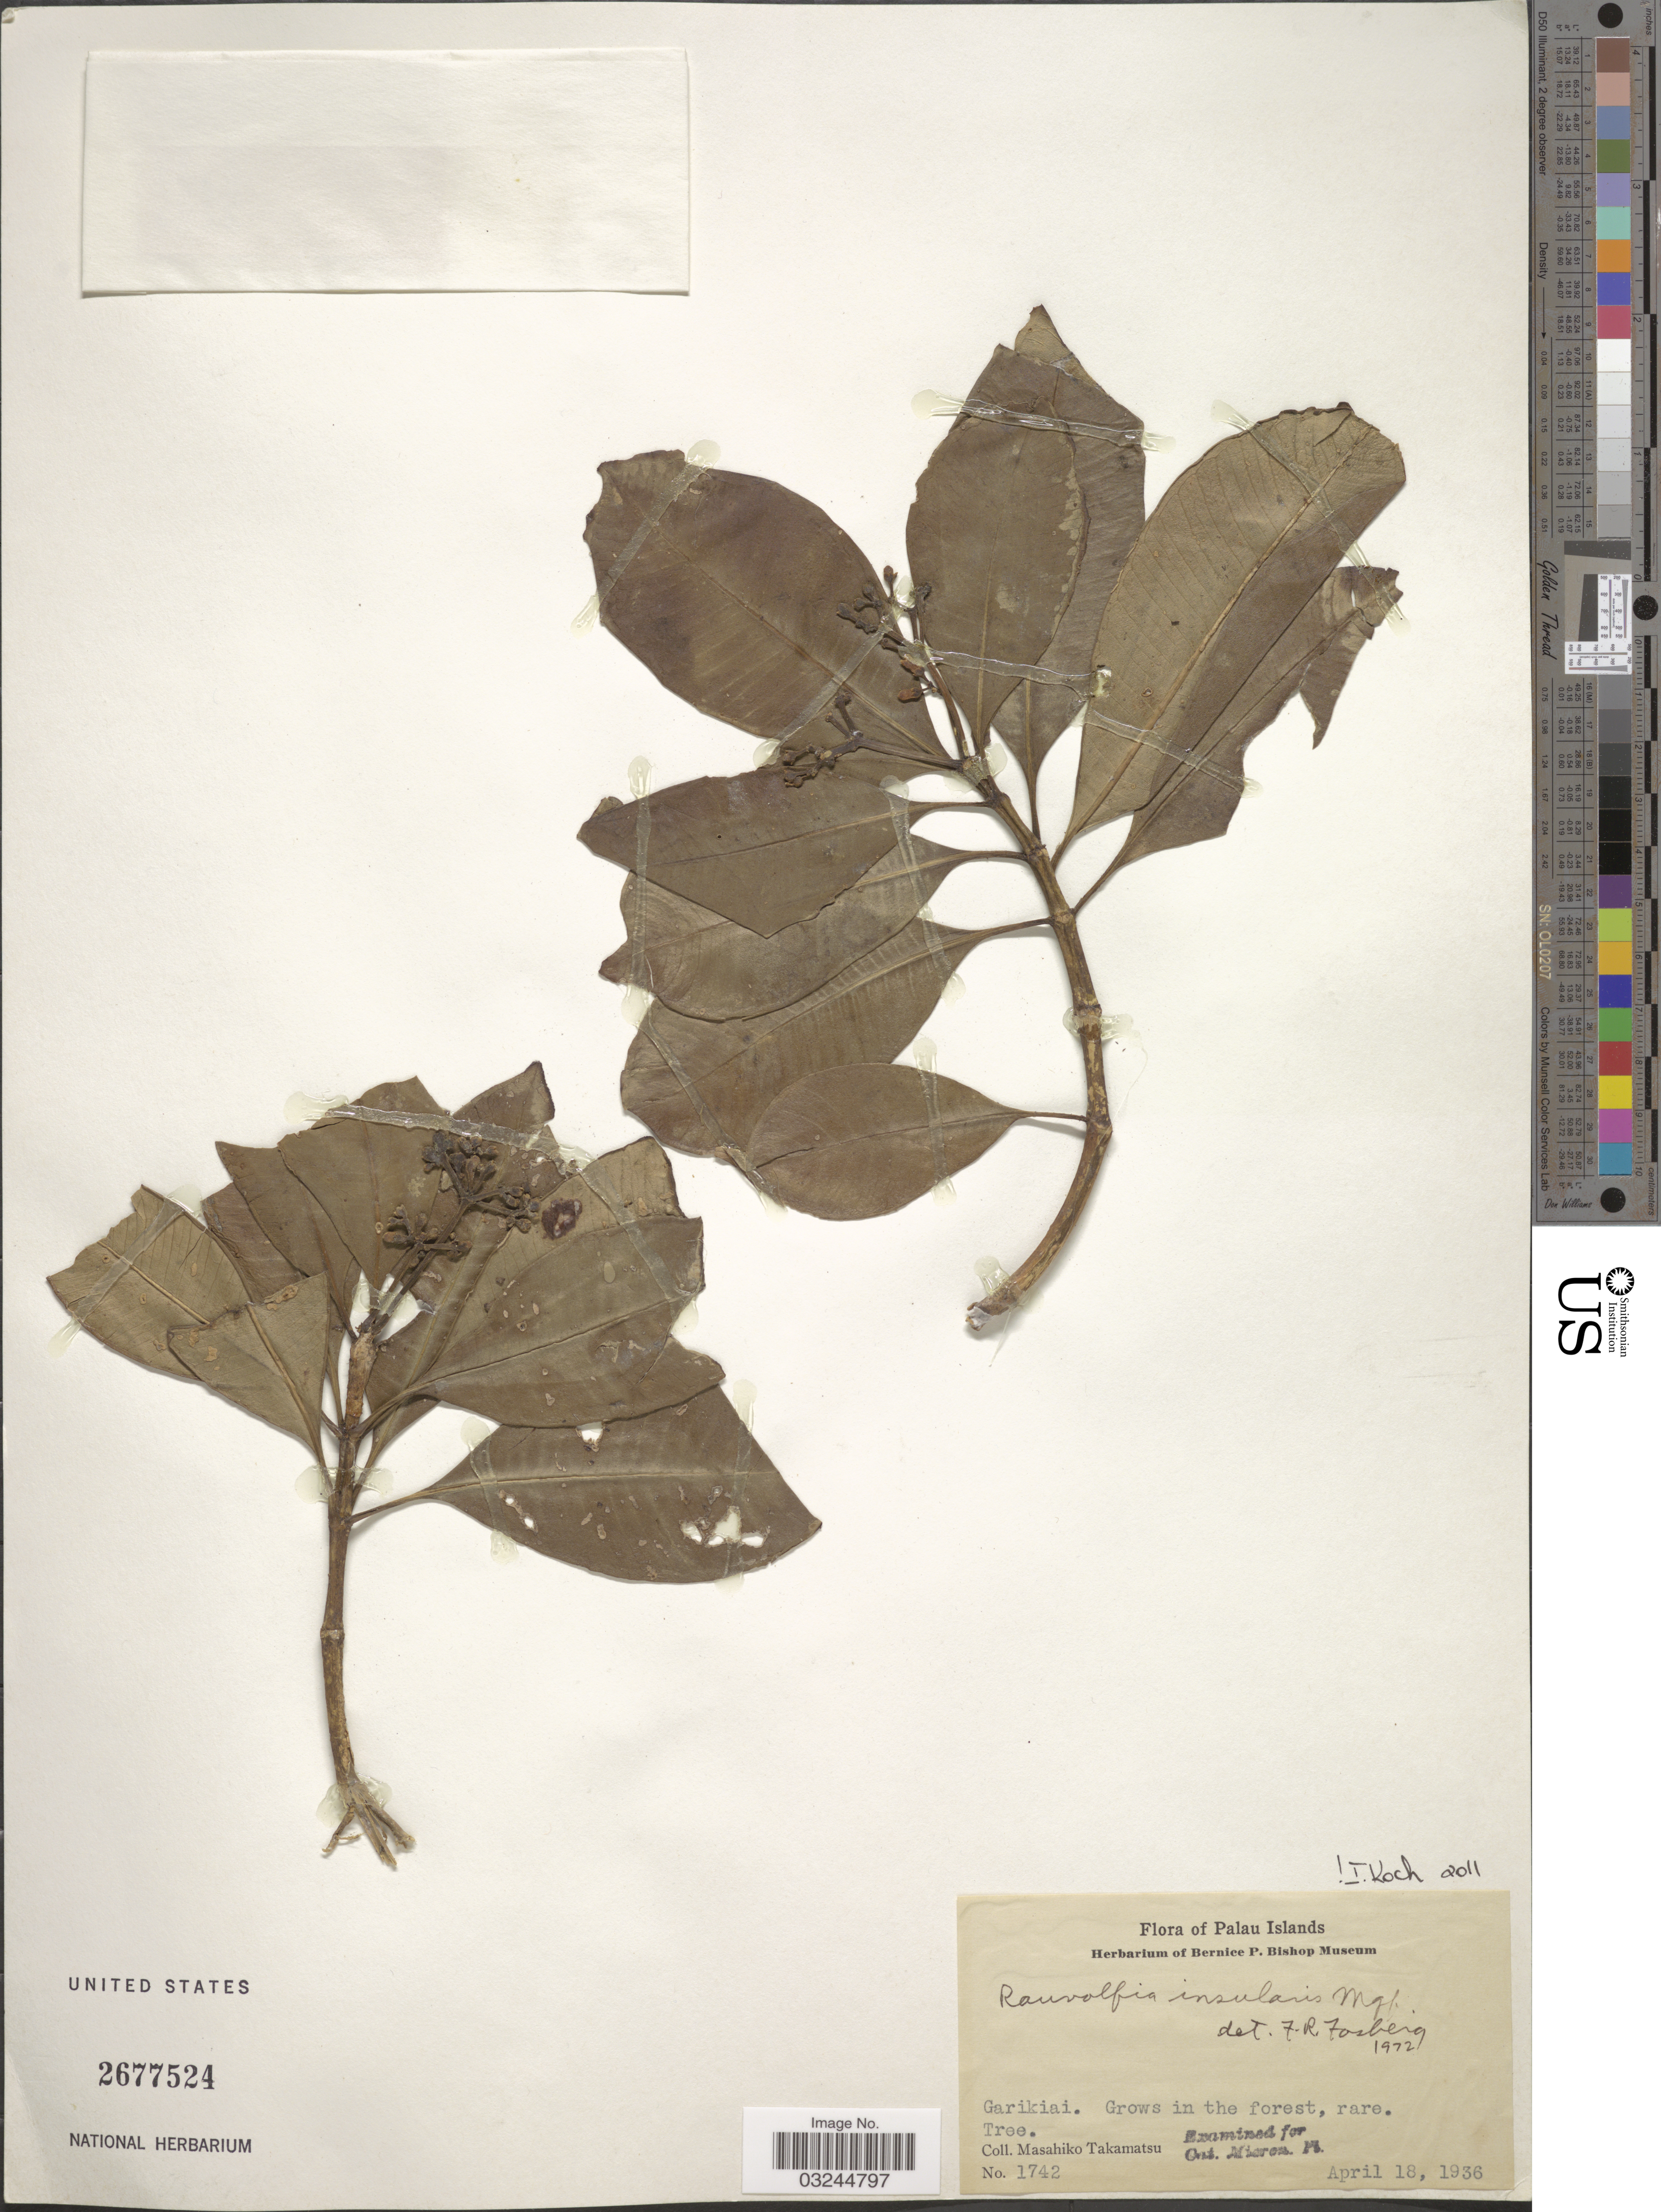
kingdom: Plantae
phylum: Tracheophyta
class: Magnoliopsida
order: Gentianales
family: Apocynaceae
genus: Rauvolfia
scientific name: Rauvolfia insularis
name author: Markgr.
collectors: M. Takamatsu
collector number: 1742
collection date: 1936-04-18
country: Palau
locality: Palau Islands. Garikiai.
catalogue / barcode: US 2677524